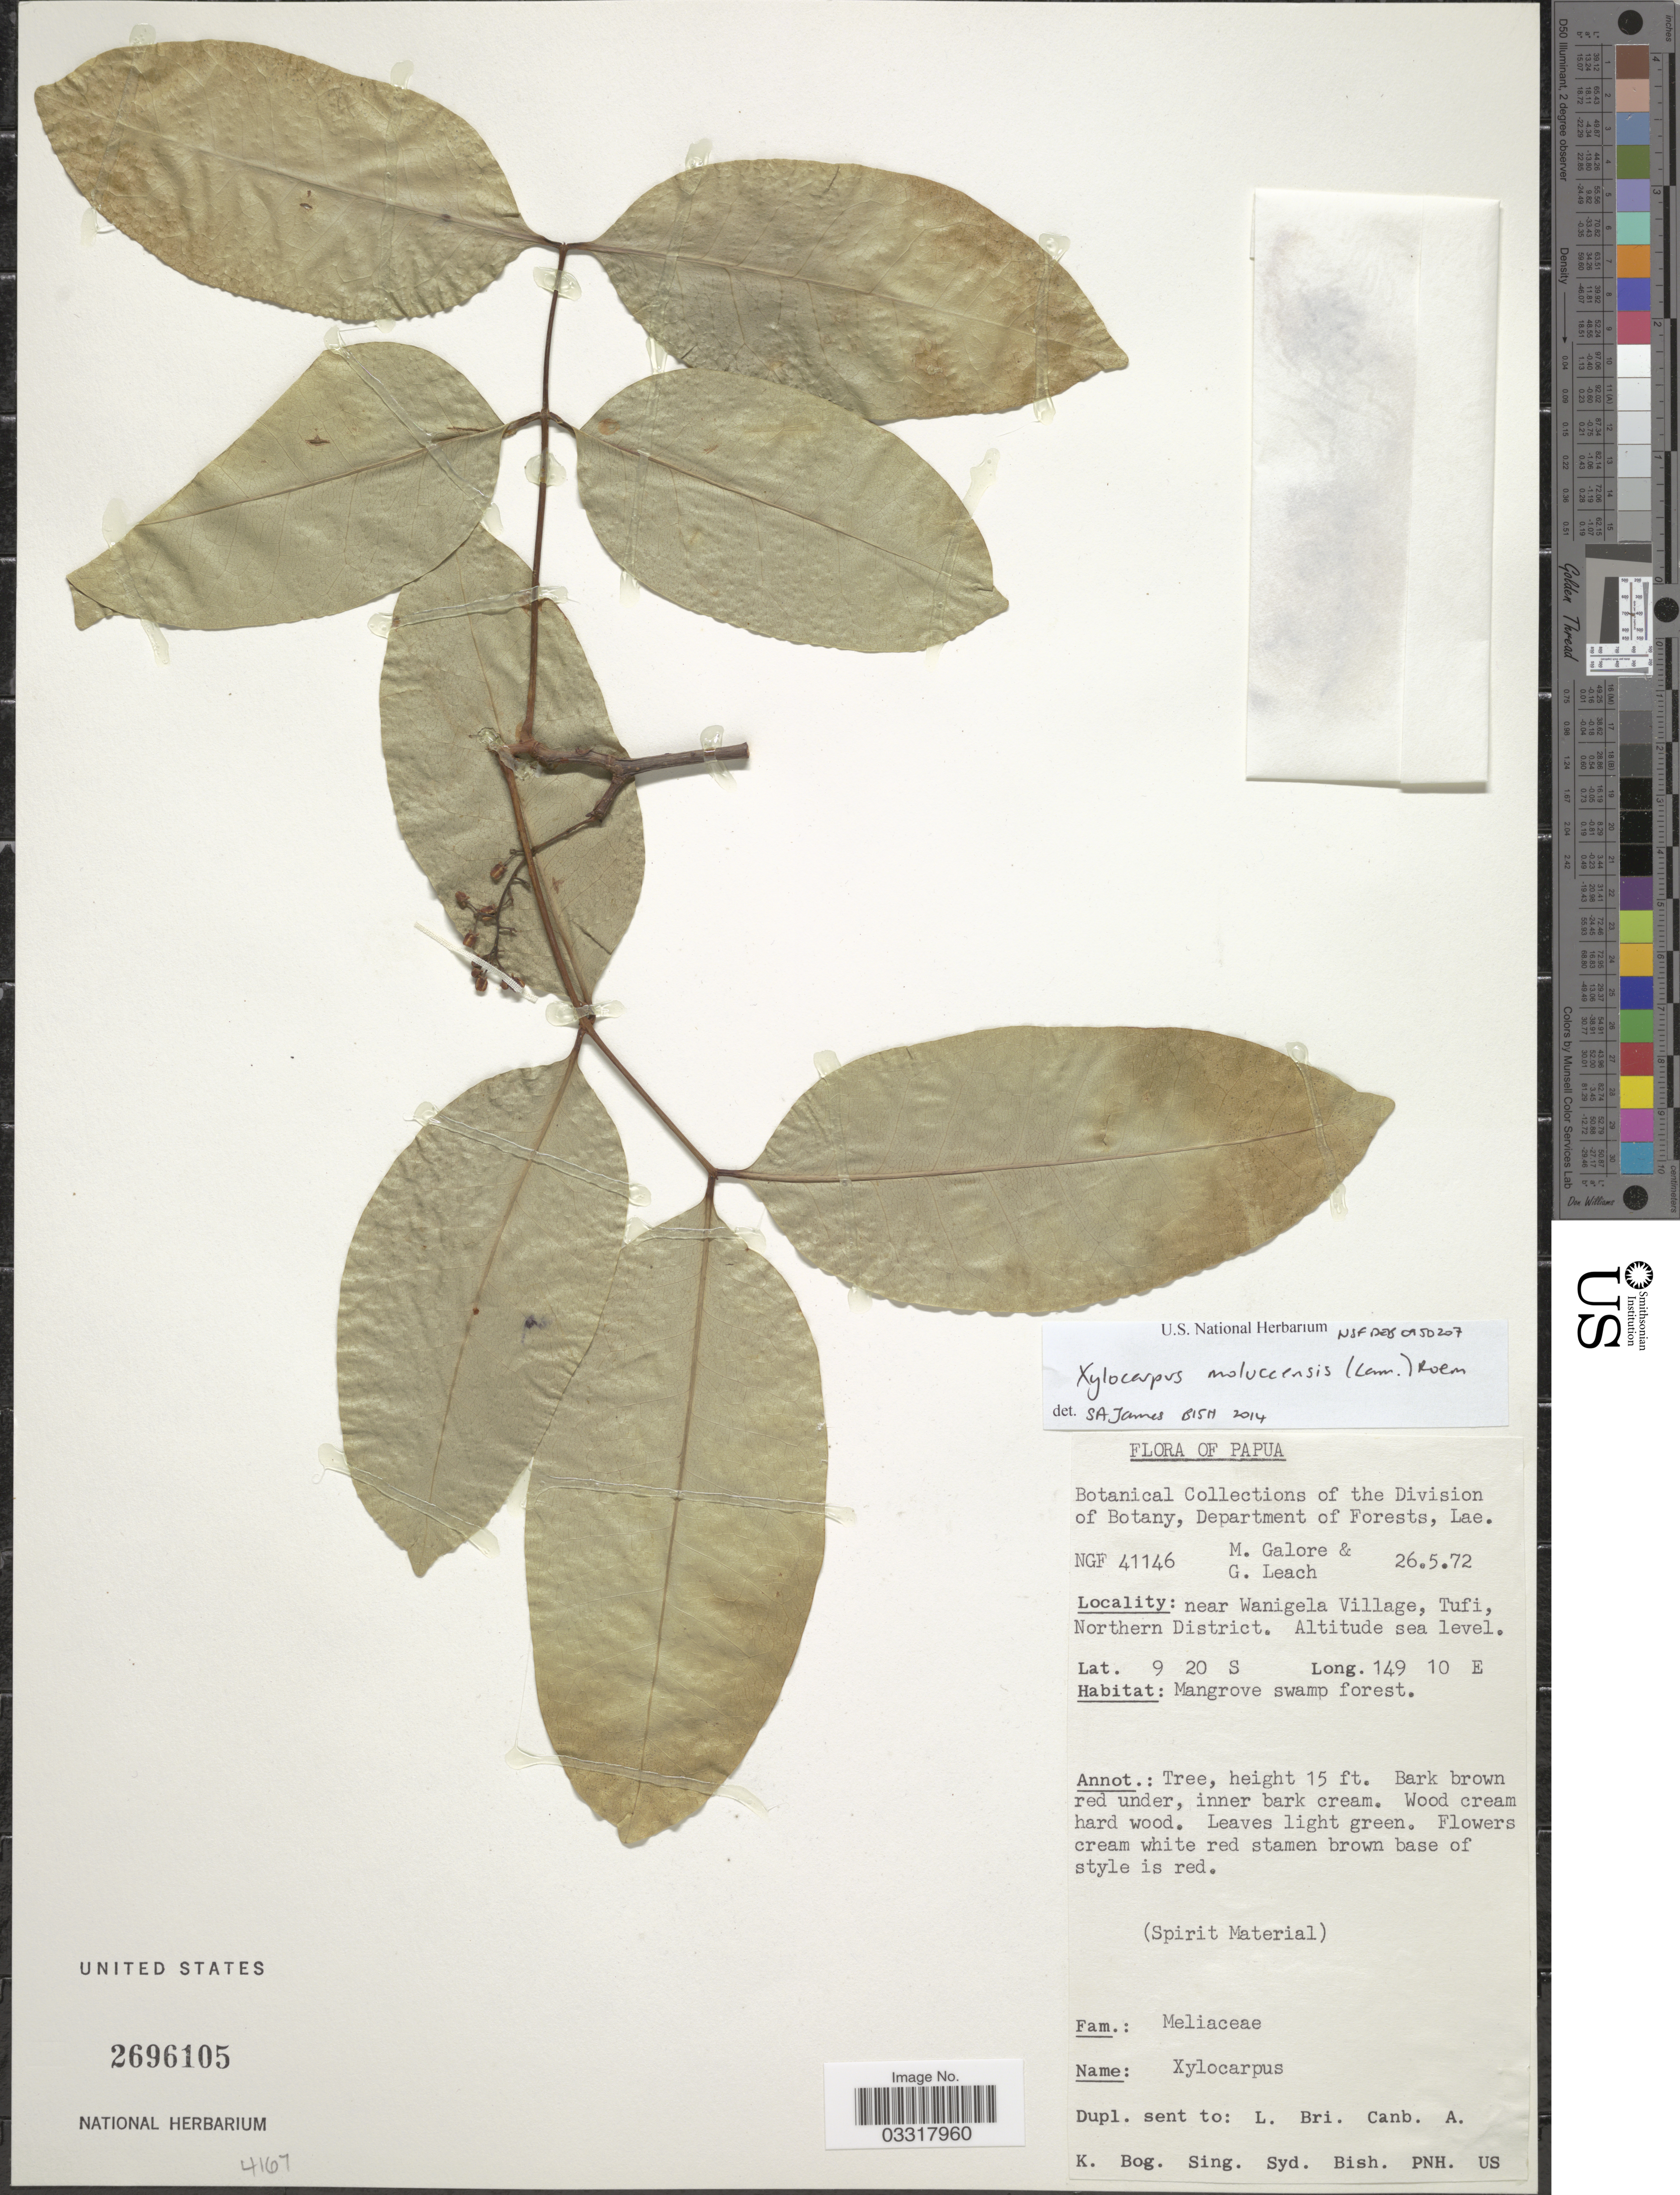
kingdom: Plantae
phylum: Tracheophyta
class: Magnoliopsida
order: Sapindales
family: Meliaceae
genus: Xylocarpus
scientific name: Xylocarpus moluccensis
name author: (Lam.) M. Roem.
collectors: M. Galore & G. Leach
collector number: NGF41146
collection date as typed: Transcribed d/m/y: 26/5/72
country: Papua New Guinea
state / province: Northern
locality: Papua. Near Wanigela Village, Tufi, Northern District.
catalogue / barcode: US 2696105